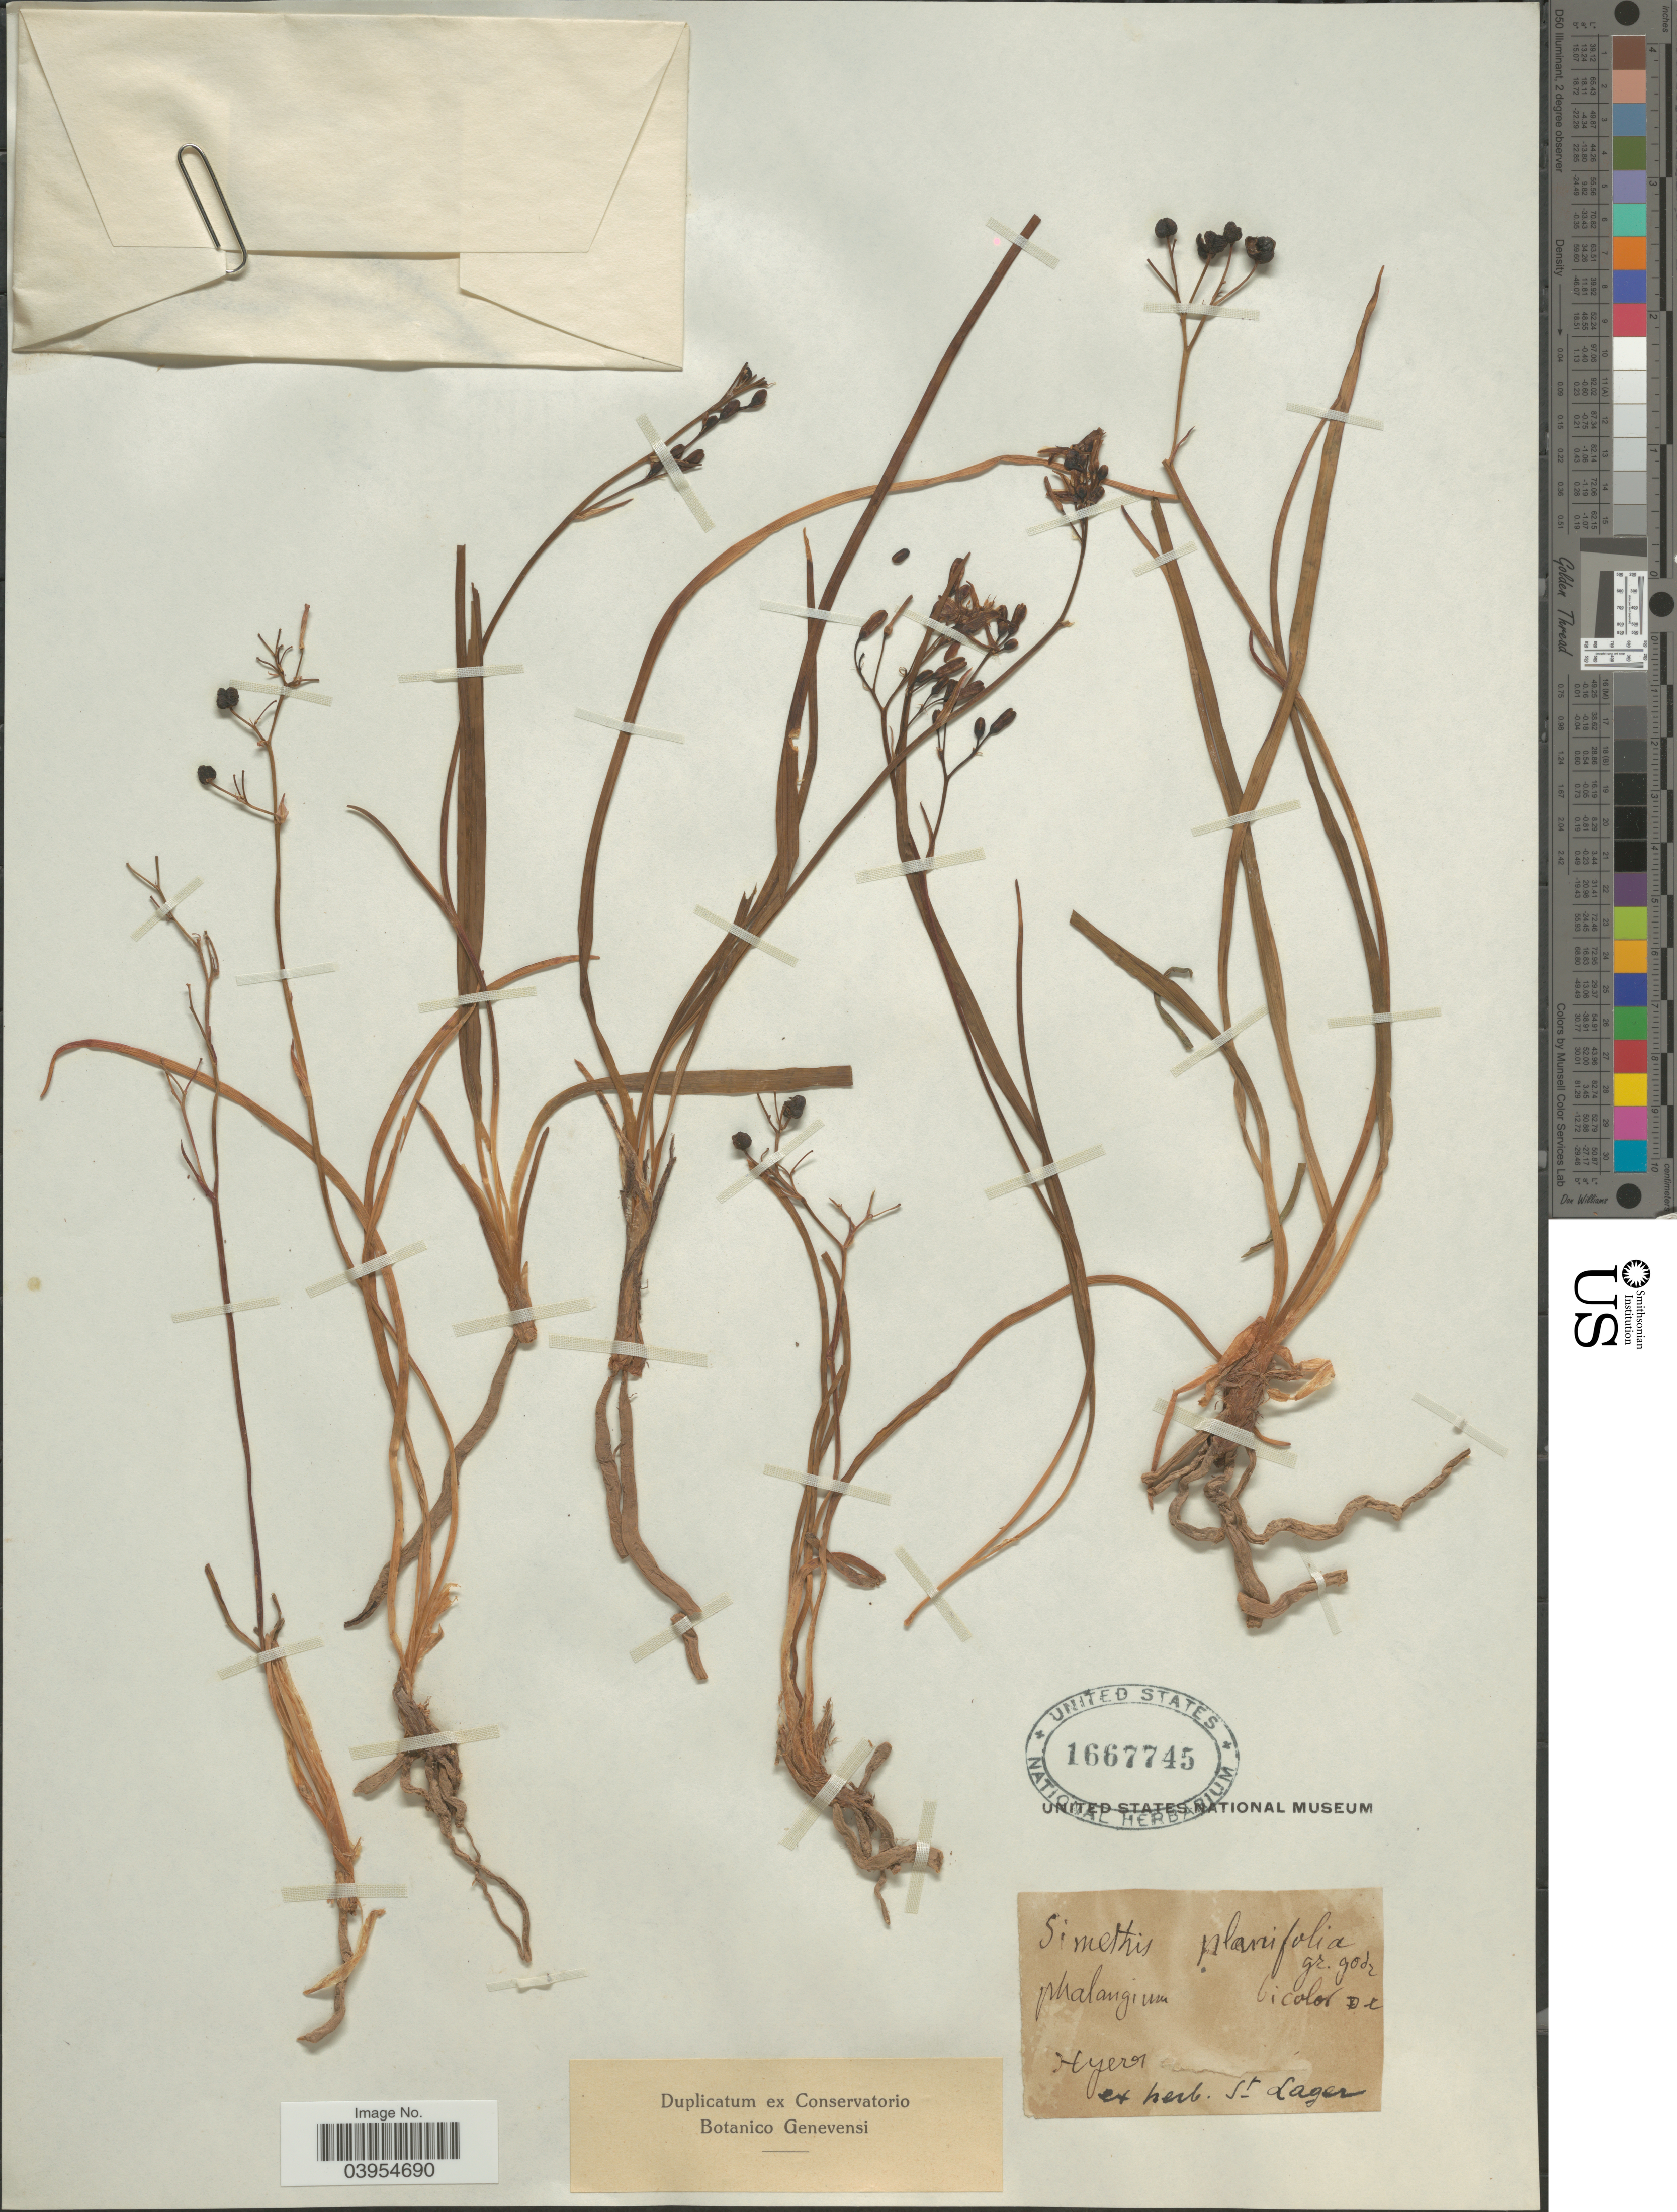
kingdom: Plantae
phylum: Tracheophyta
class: Liliopsida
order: Asparagales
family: Asphodelaceae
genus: Simethis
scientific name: Simethis planifolia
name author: Gren. & Godr.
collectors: Ex herb. St. Lager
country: France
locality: Hyères.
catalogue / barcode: US 1667745